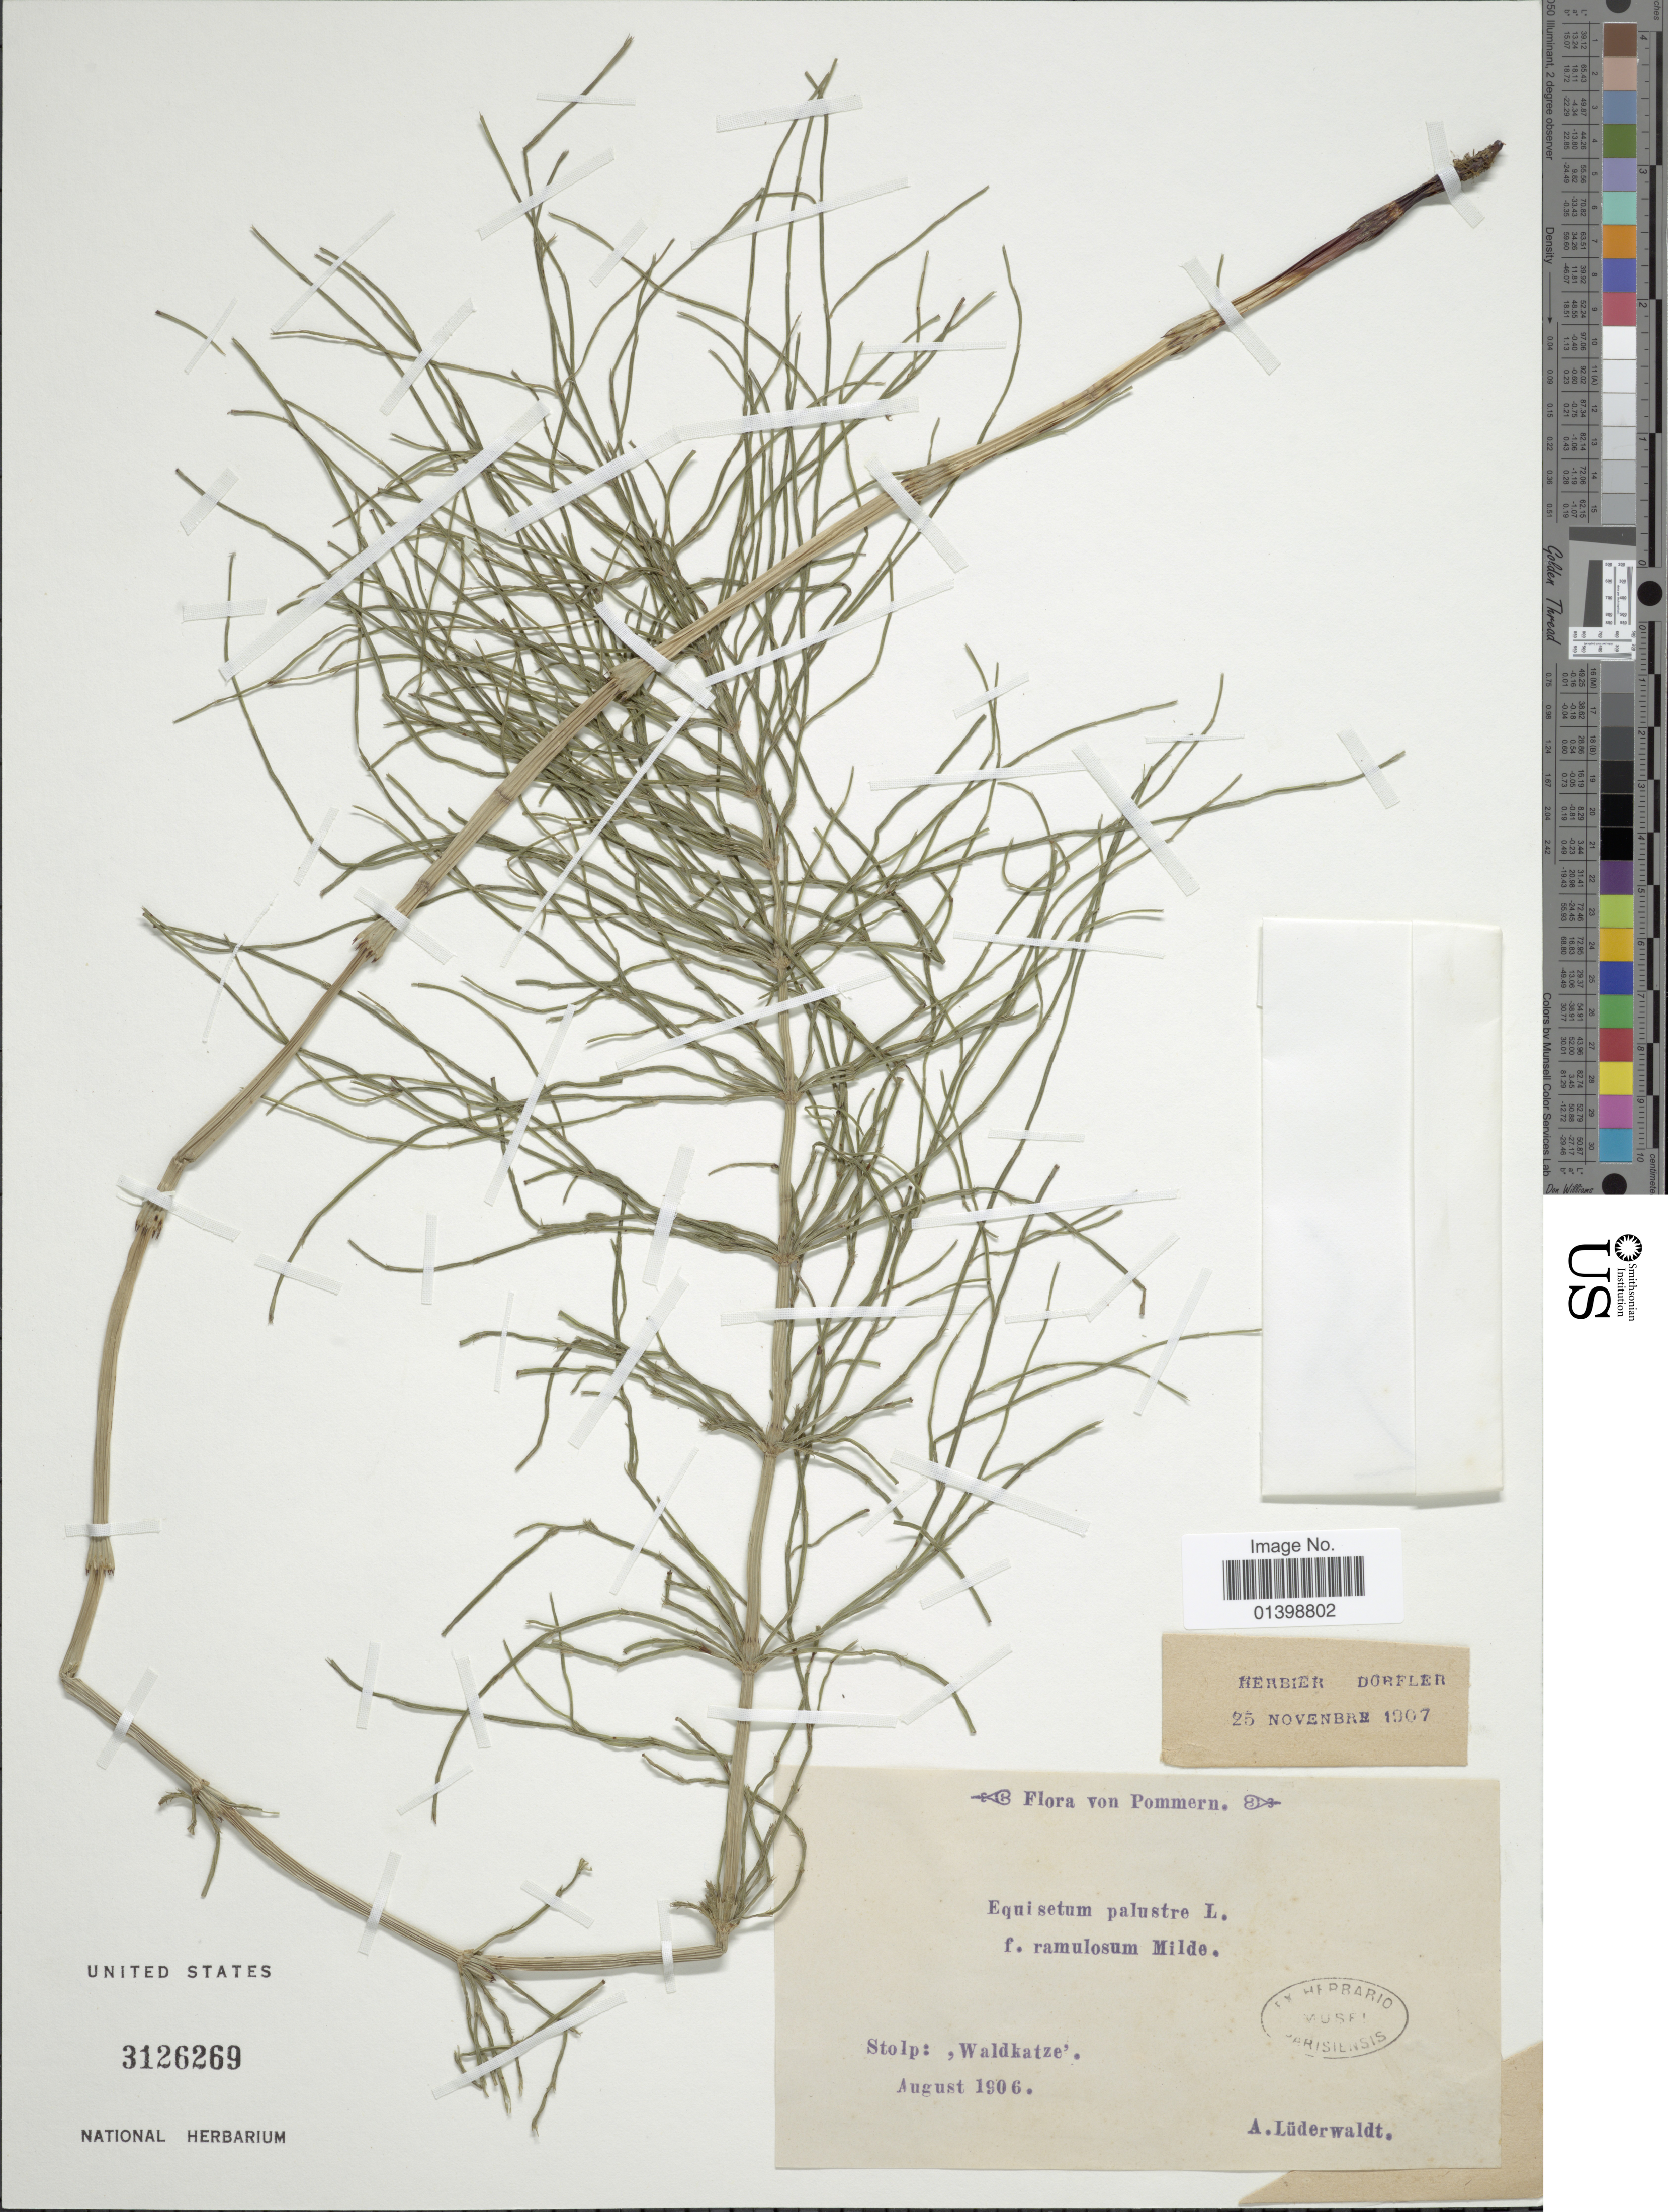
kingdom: Plantae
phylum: Tracheophyta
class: Polypodiopsida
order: Equisetales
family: Equisetaceae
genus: Equisetum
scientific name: Equisetum palustre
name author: L.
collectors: A. Lüderwaldt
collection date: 1906-08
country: Germany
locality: Pommern, Stolp: Waldkatze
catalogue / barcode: US 3126269